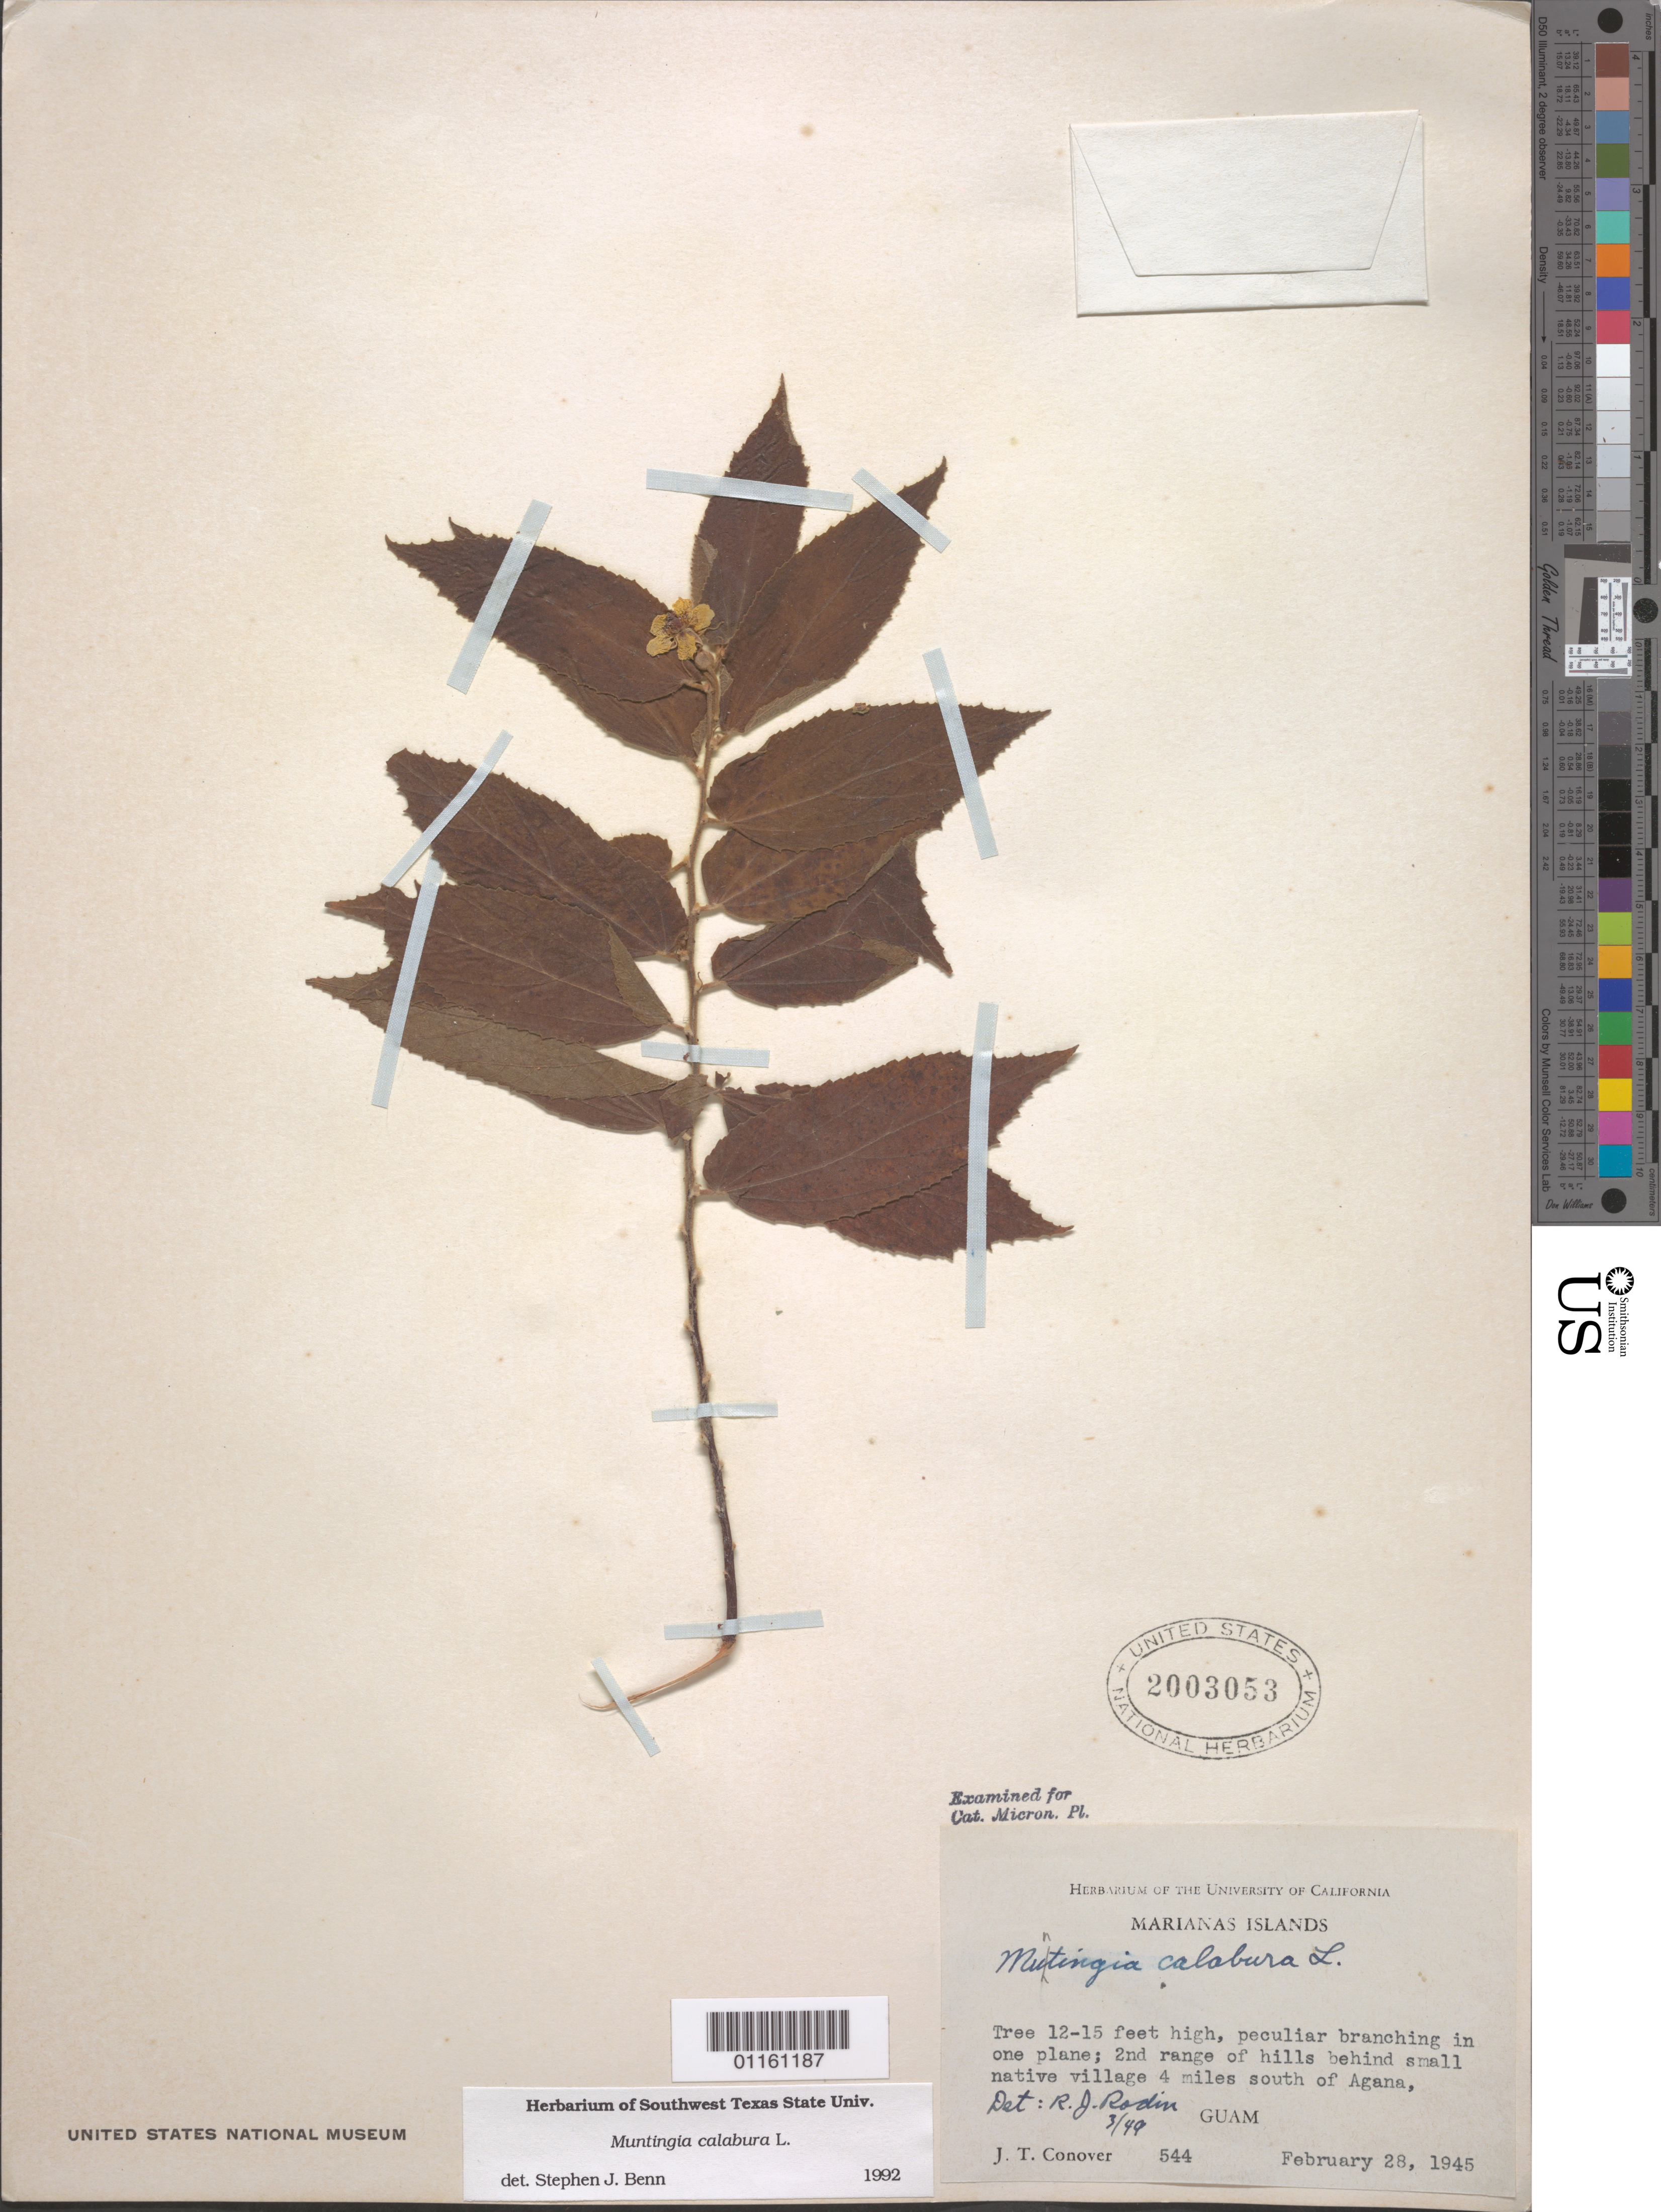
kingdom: Plantae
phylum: Tracheophyta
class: Magnoliopsida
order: Malvales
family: Muntingiaceae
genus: Muntingia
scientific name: Muntingia calabura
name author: L.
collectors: J. T. Conover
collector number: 544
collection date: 1945-02-28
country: Guam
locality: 2- nd range of hills behind small native village 4 miles south of Agana.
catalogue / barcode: US 2003053